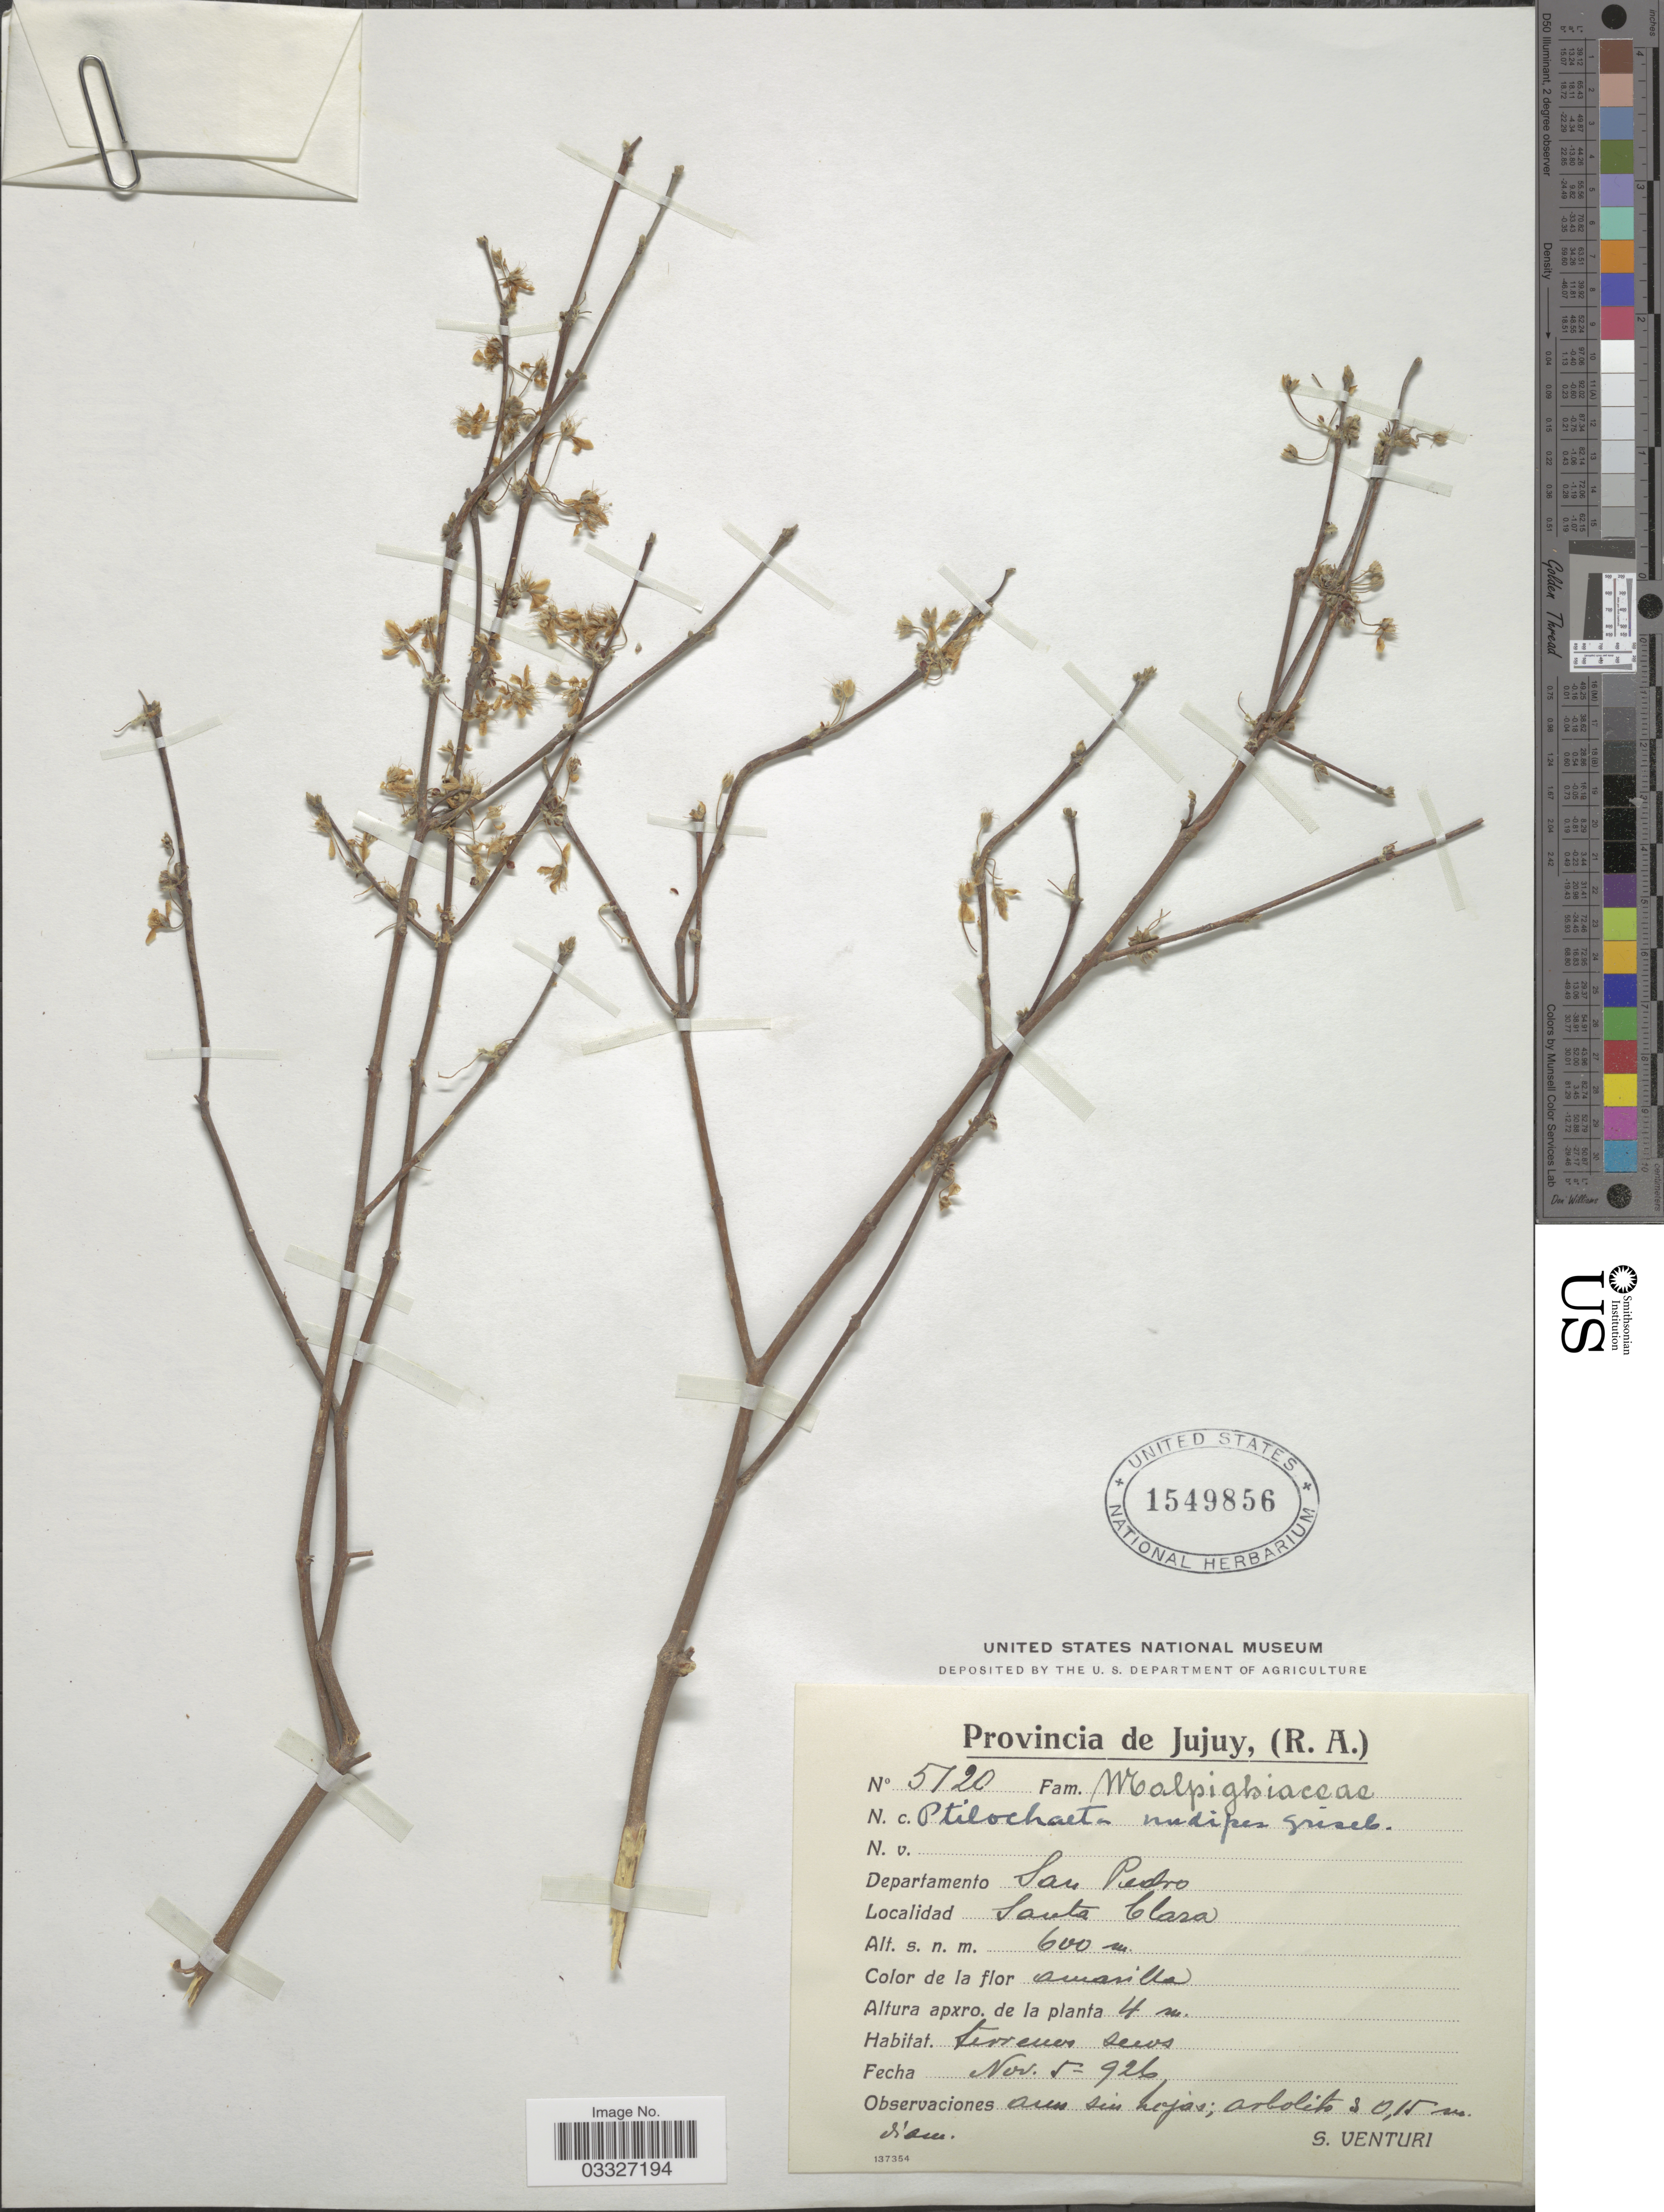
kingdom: Plantae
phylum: Tracheophyta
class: Magnoliopsida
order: Malpighiales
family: Malpighiaceae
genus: Ptilochaeta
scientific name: Ptilochaeta nudipes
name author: Griseb.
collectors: S. Venturi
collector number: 5120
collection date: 1926-11-05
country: Argentina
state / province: Jujuy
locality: Departamento San Pedro. Santa Clara.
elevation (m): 600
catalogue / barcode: US 1549856